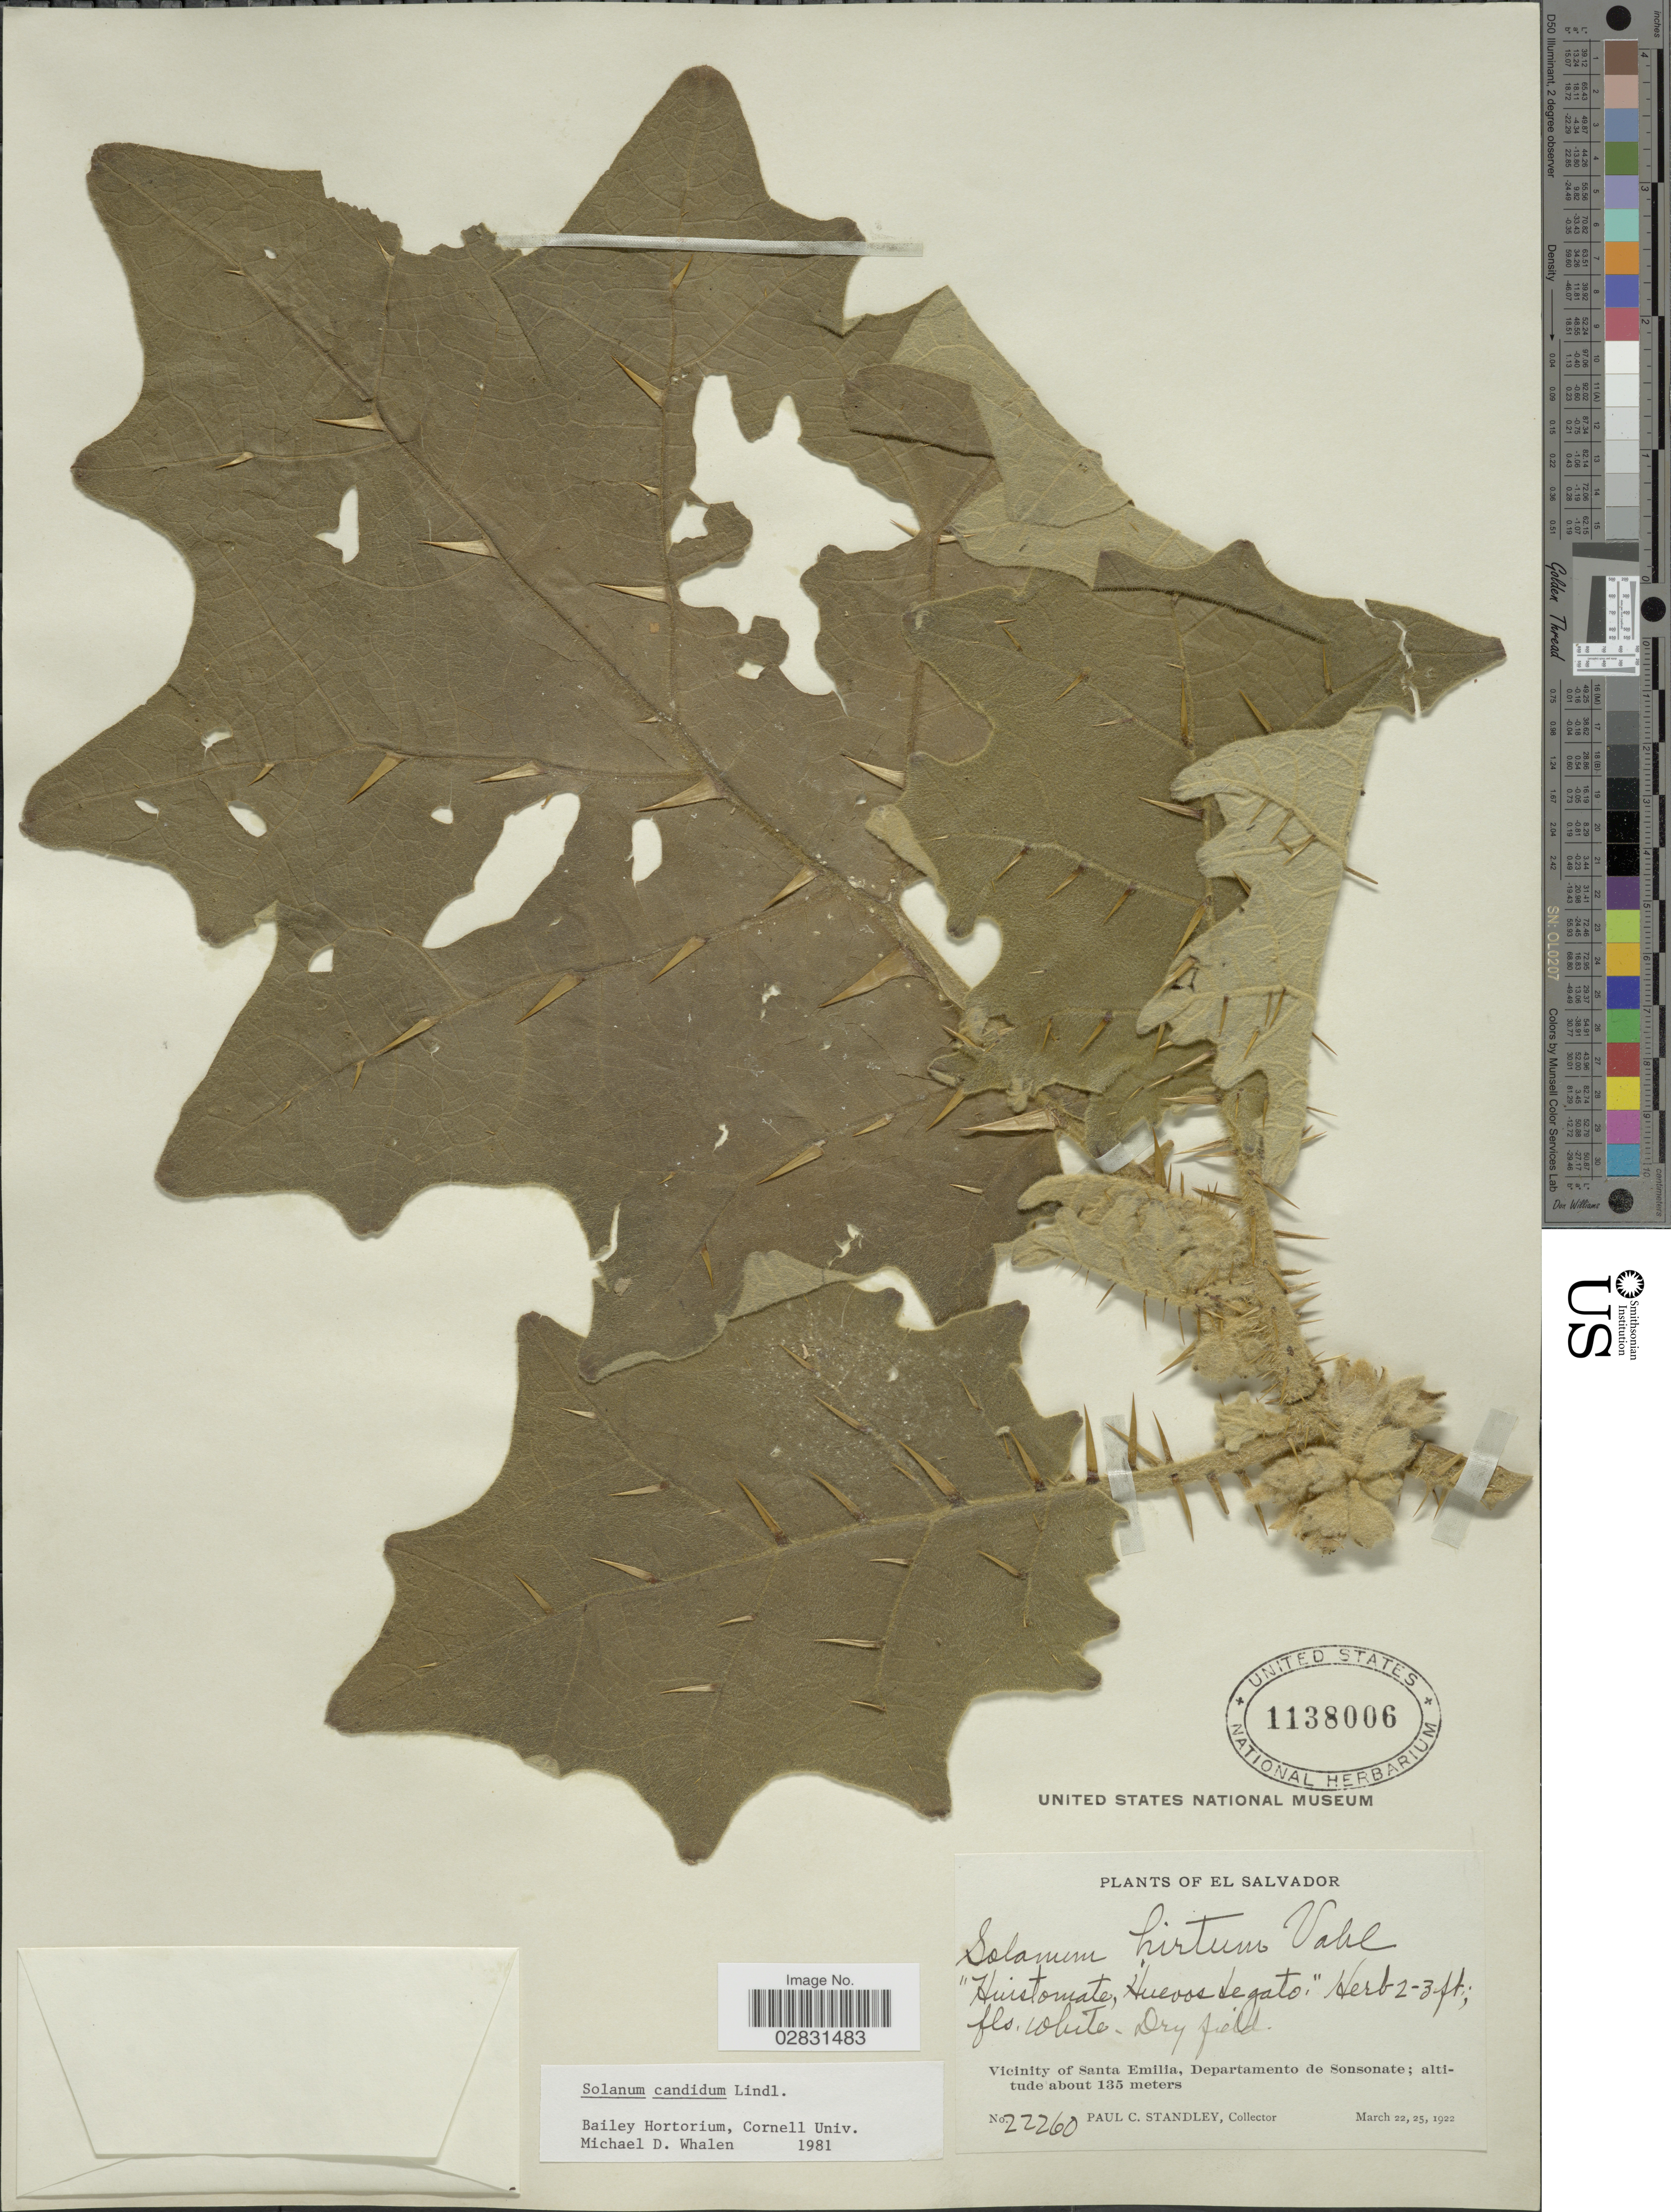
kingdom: Plantae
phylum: Tracheophyta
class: Magnoliopsida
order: Solanales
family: Solanaceae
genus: Solanum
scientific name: Solanum candidum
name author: Lindl.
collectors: P. C. Standley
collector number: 22260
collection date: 1922-03-22/1922-03-25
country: El Salvador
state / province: Sonsonate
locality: Vicinity of San Emilia, Departamento de Sonsonate.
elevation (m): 135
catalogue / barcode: US 1138006